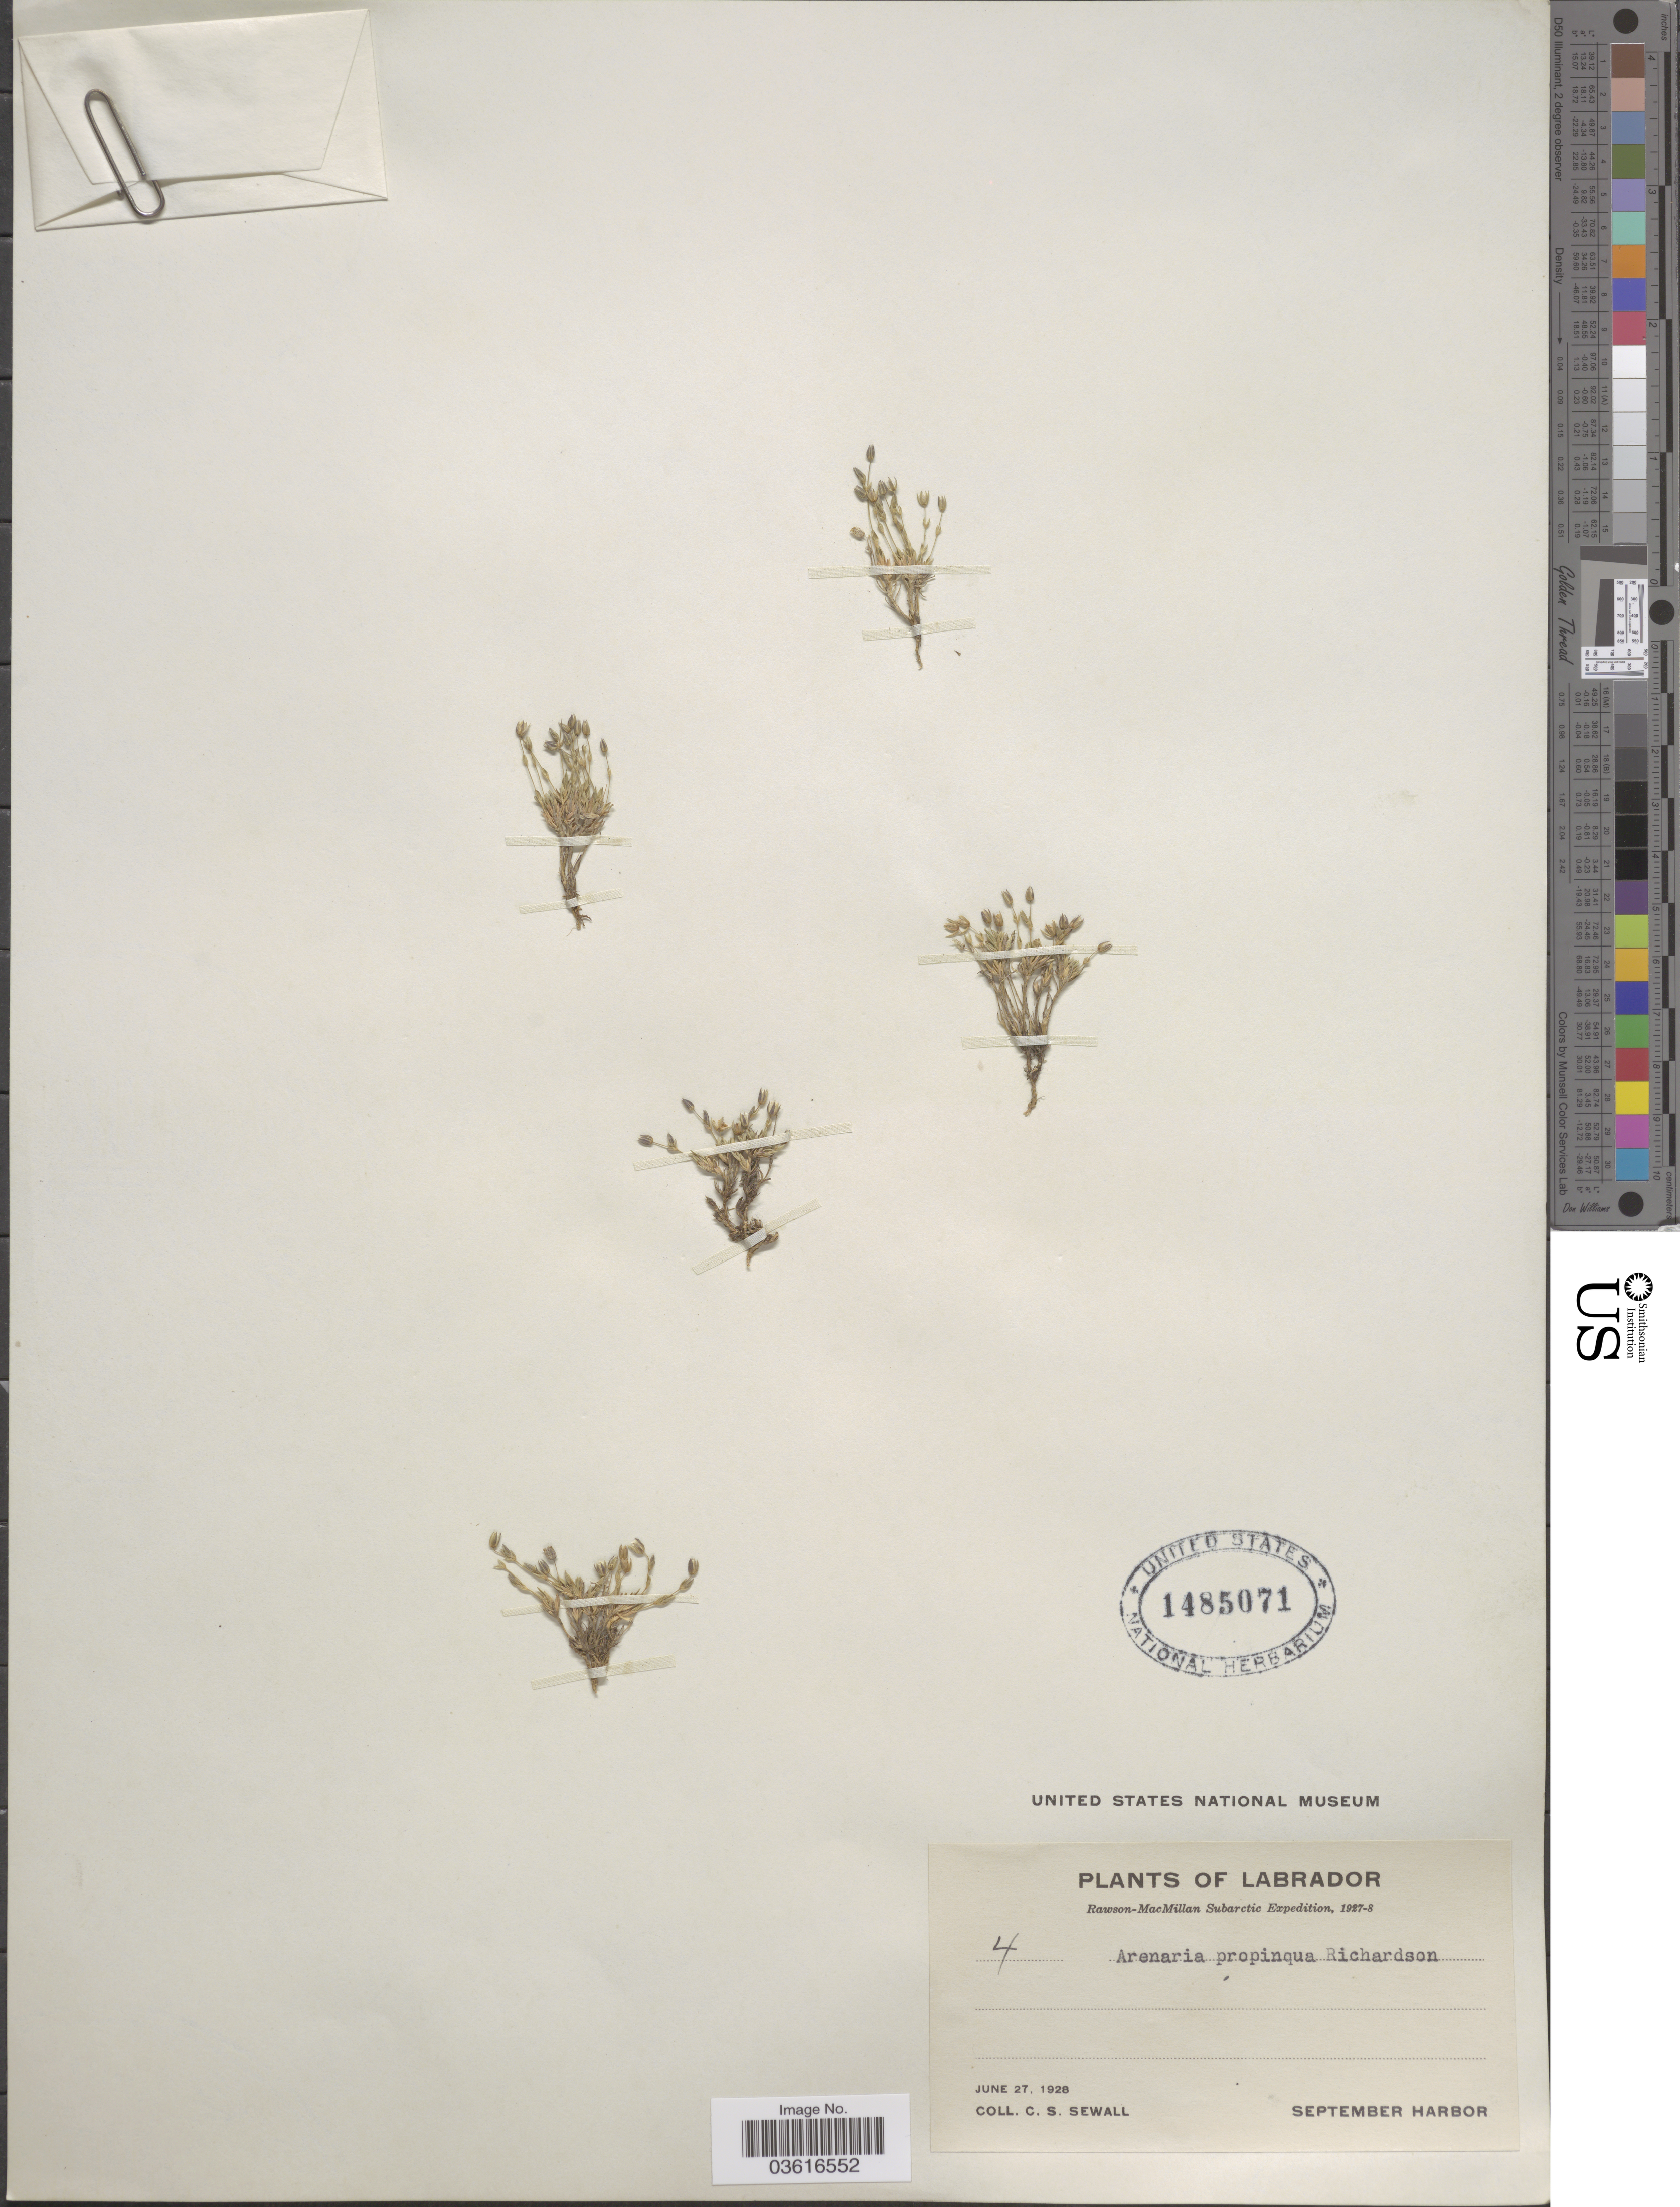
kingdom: Plantae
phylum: Tracheophyta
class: Magnoliopsida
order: Caryophyllales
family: Caryophyllaceae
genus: Minuartia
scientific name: Minuartia propinqua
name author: (Richardson) House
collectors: C. Sewall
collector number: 4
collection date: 1928-06-27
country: Canada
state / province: Newfoundland and Labrador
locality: Labrador.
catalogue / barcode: US 1485071